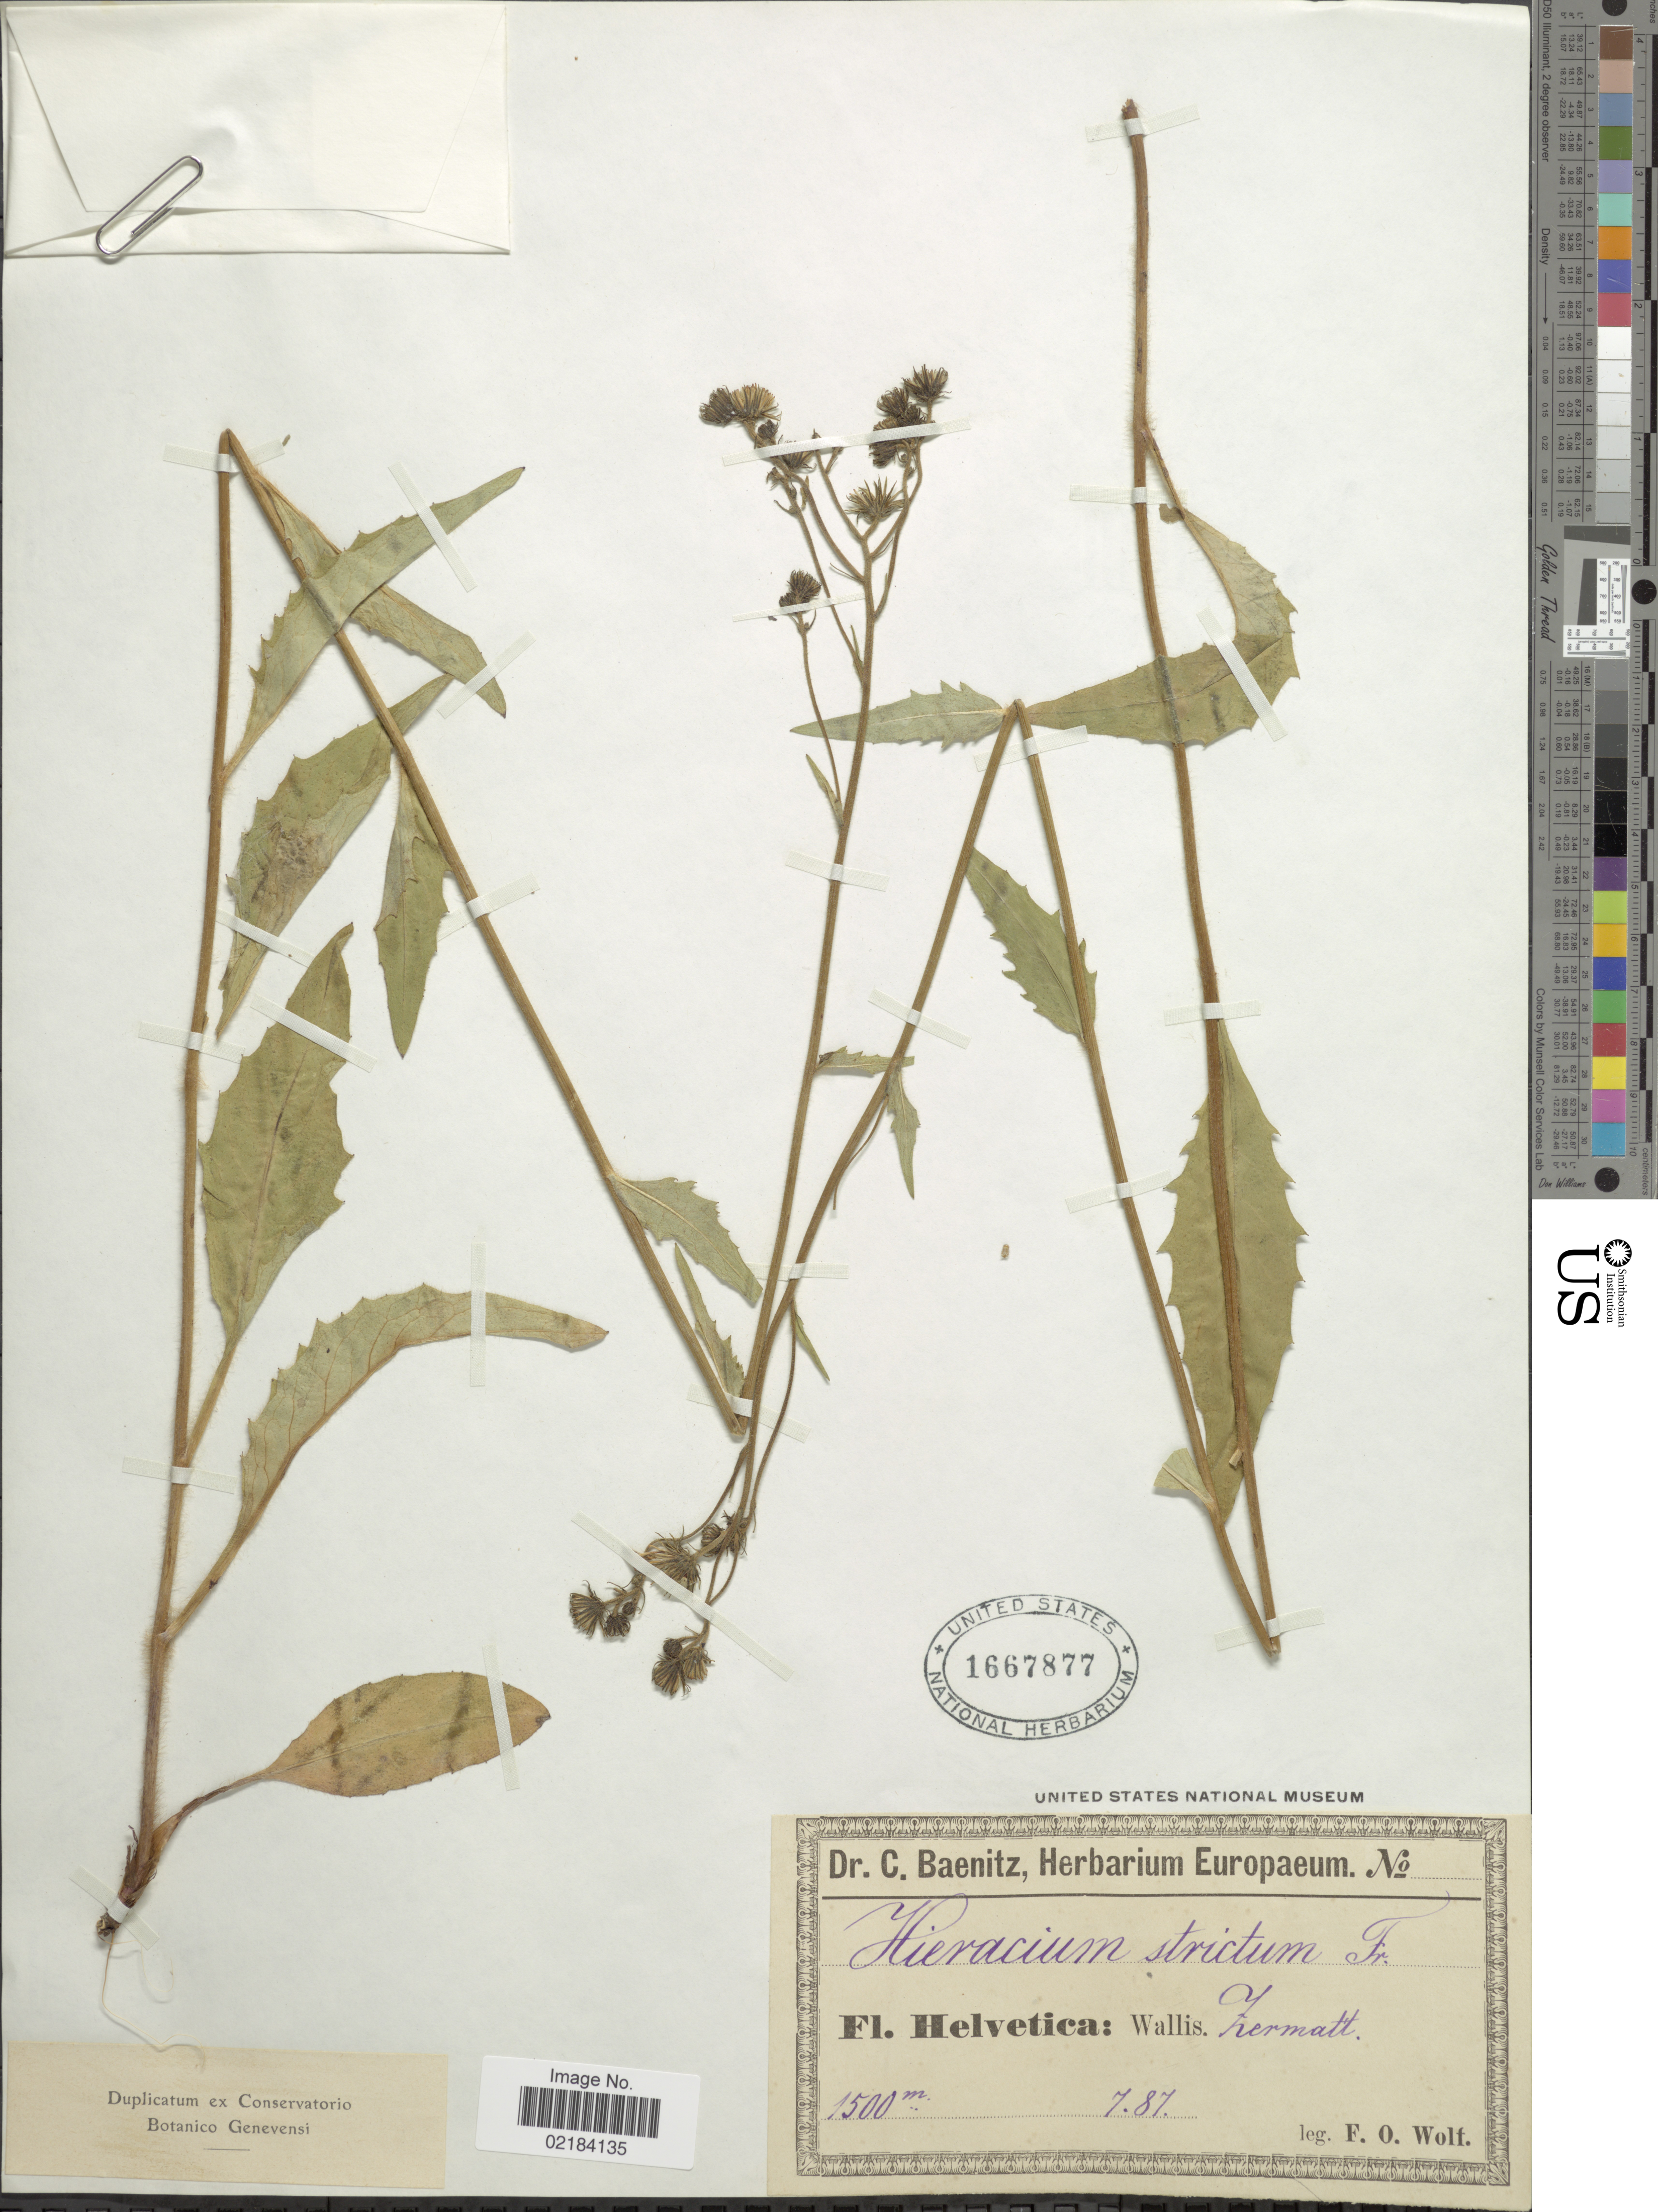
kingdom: Plantae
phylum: Tracheophyta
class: Magnoliopsida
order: Asterales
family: Asteraceae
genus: Hieracium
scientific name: Hieracium prenanthoides subsp. strictissimum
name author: (Froel.) Zahn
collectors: F. Wolf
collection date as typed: Transcribed d/m/y: /7/87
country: Switzerland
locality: Fl. Helvetica: Wallis, Zermatt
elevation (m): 1500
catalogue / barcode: US 1667877